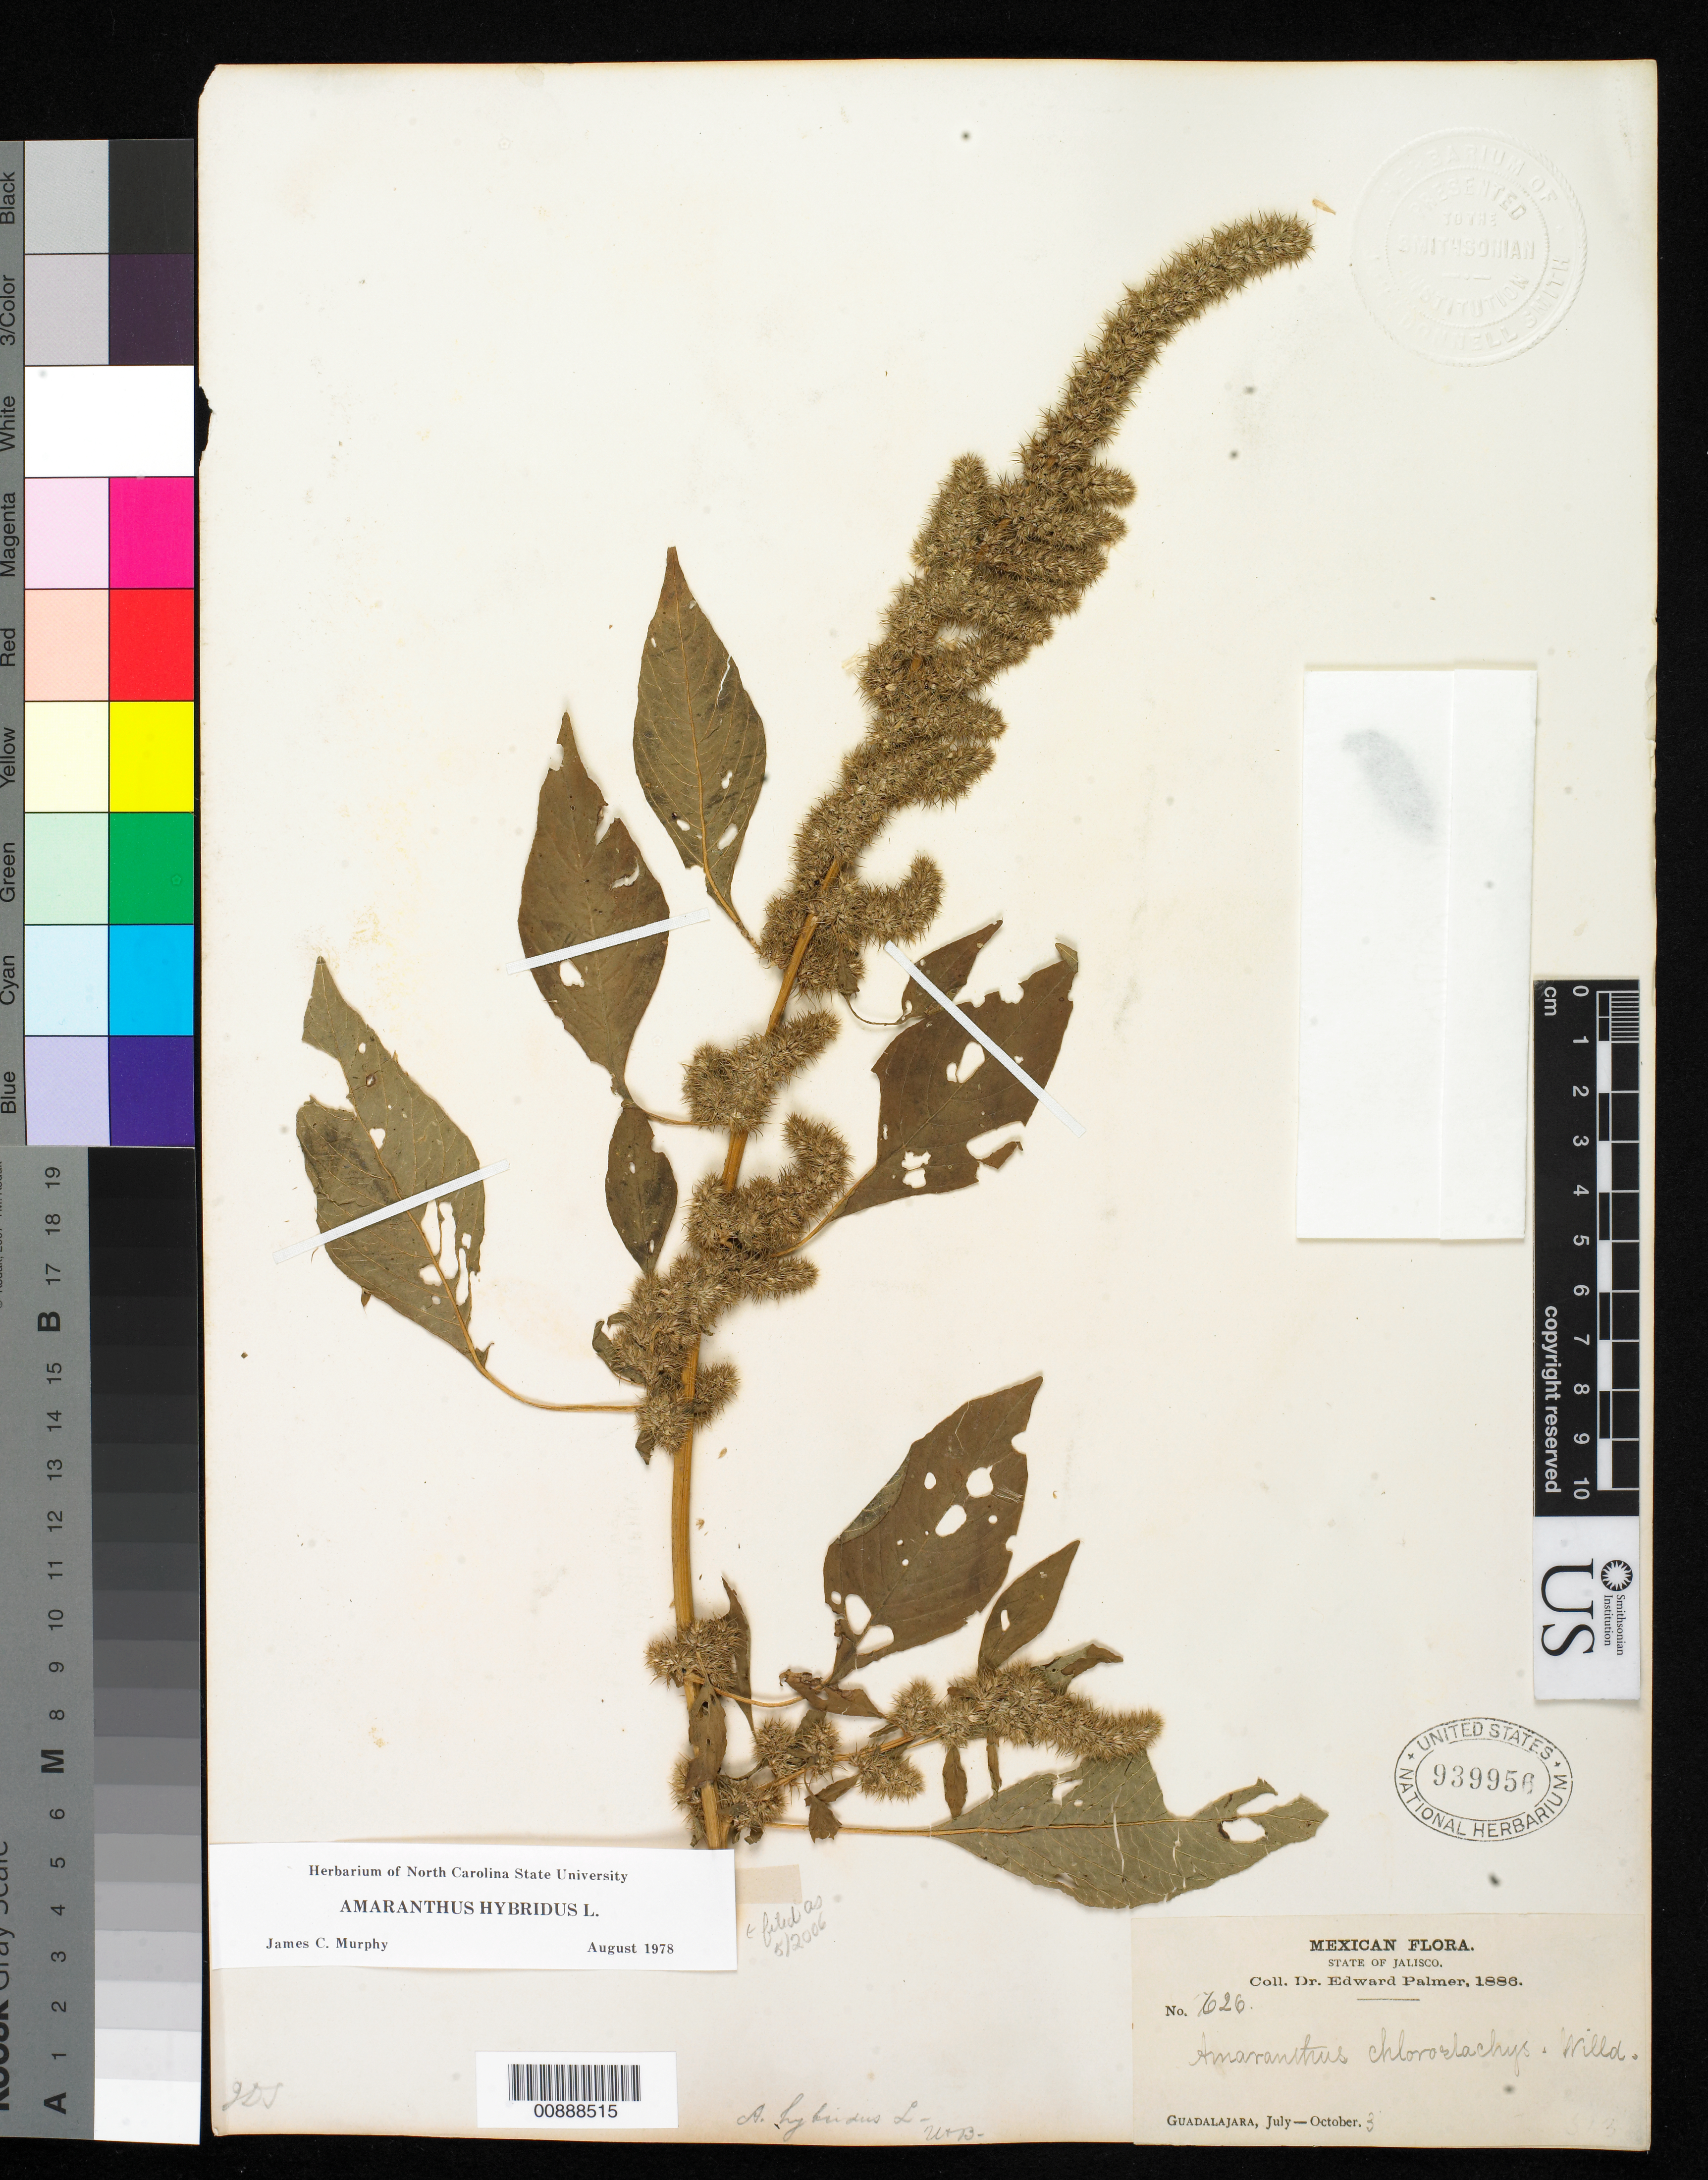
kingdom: Plantae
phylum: Tracheophyta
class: Magnoliopsida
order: Caryophyllales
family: Amaranthaceae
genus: Amaranthus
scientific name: Amaranthus hybridus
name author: L.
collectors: E. Palmer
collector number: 626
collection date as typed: Jul 1886 to 03 Oct 1886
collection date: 1886-07/1886-10-03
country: Mexico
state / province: Jalisco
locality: Guadalajara, Jalisco.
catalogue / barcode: US 939956